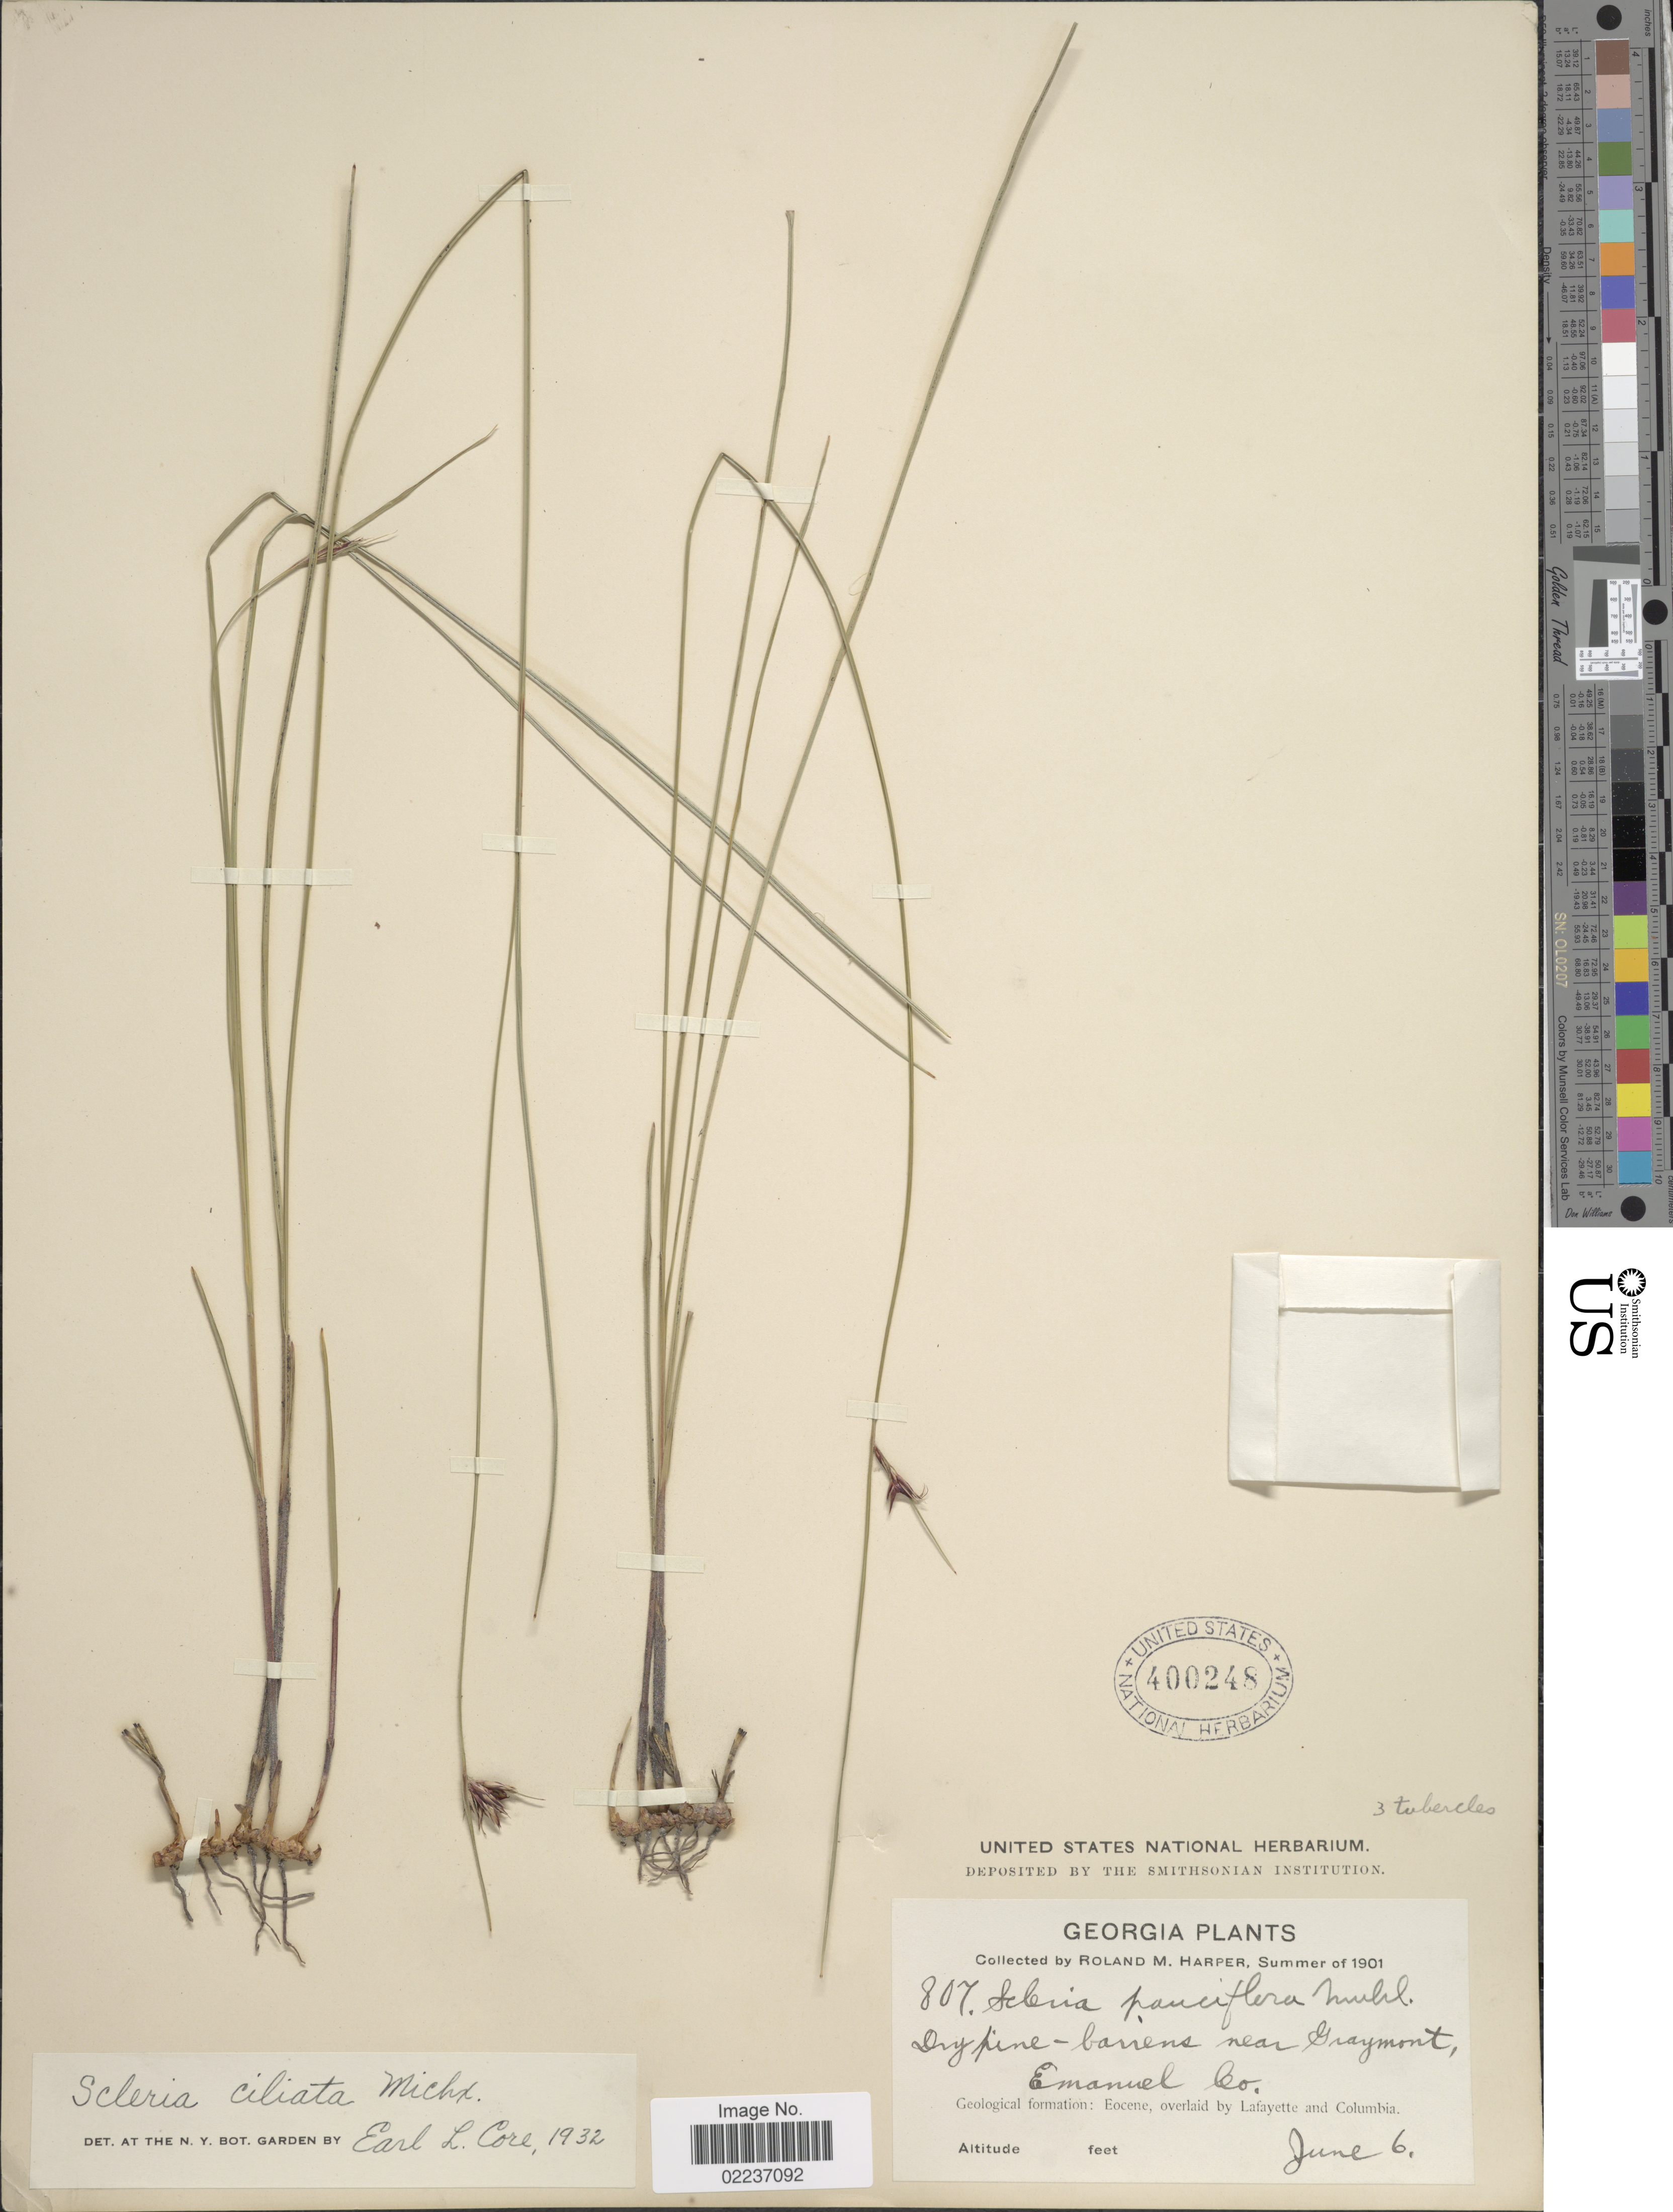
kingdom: Plantae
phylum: Tracheophyta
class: Liliopsida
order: Poales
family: Cyperaceae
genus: Scleria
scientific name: Scleria ciliata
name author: Michx.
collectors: R. M. Harper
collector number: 807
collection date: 1901-06-06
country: United States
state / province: Georgia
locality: Dry pine-barrens near Graymont, Emanuel Co., Eocene, overlaid by Lafayette and Columbia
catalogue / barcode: US 400248